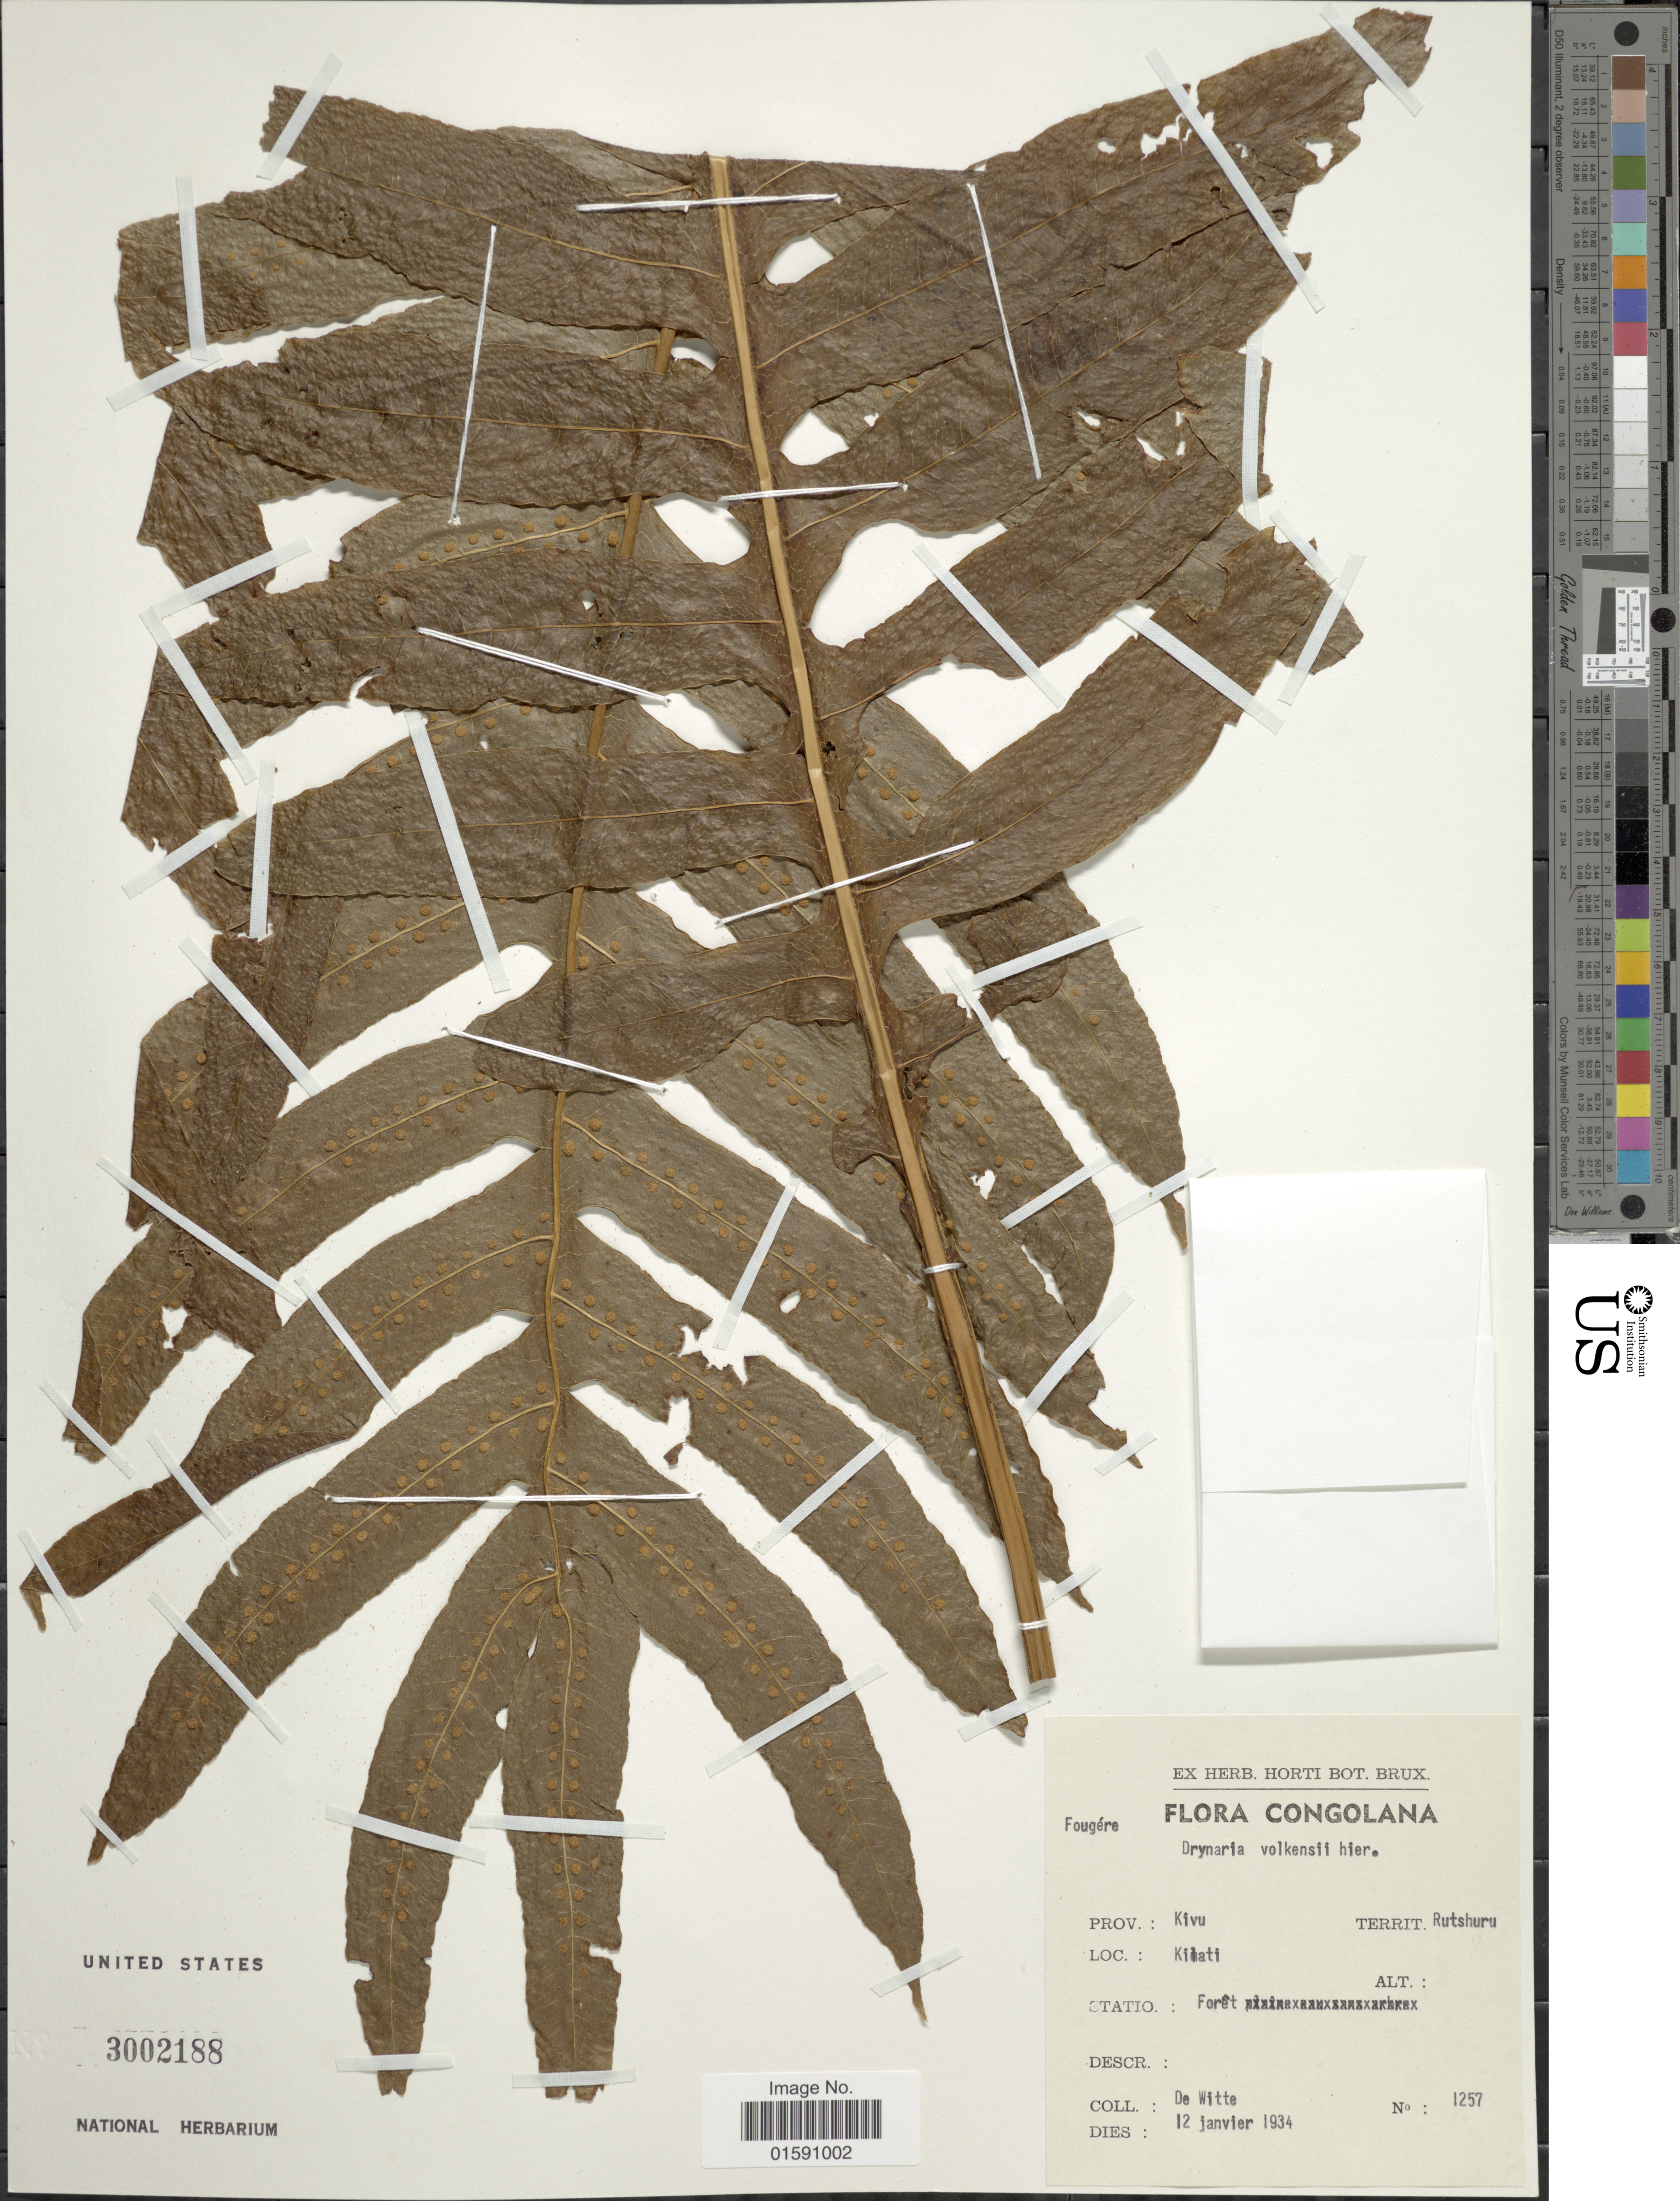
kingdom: Plantae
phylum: Tracheophyta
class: Polypodiopsida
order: Polypodiales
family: Polypodiaceae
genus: Drynaria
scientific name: Drynaria volkensii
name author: Hieron.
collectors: -. de Witte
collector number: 1257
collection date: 1934-01-12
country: Congo, Democratic Republic of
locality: Prov.: Kivu, Territ.: Rutshuru. Kilati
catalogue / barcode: US 3002188